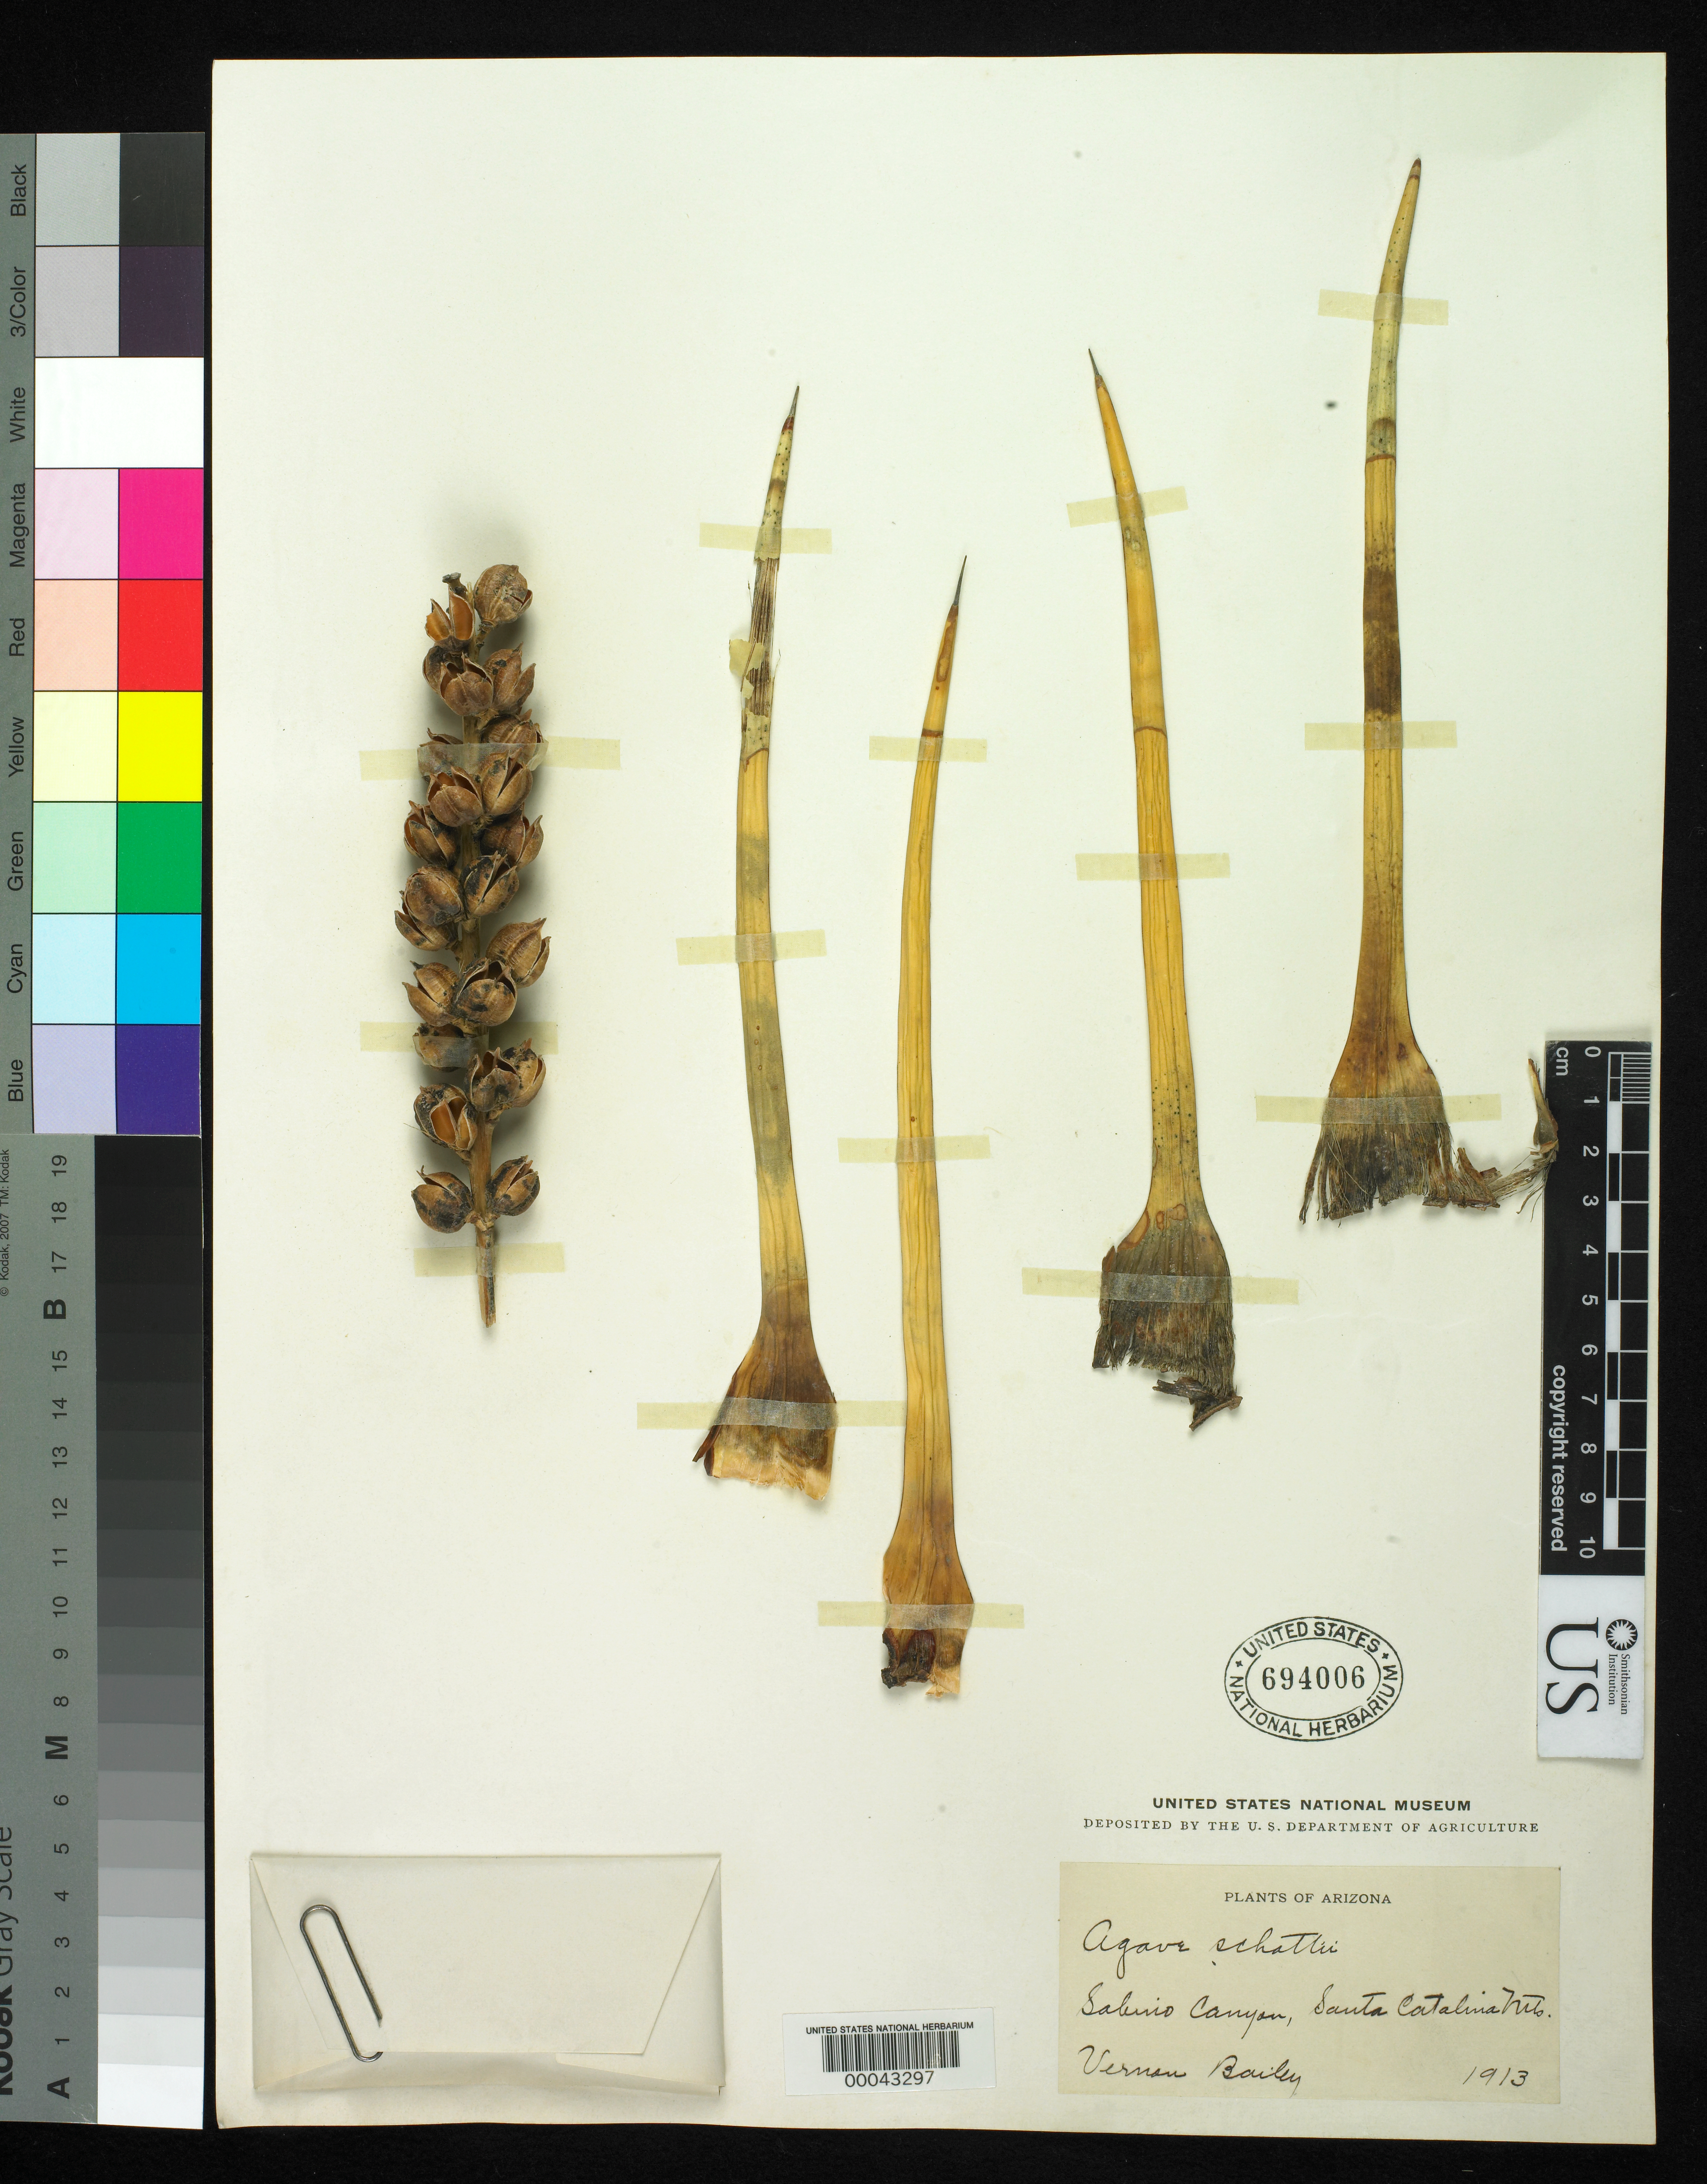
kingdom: Plantae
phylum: Tracheophyta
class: Liliopsida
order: Asparagales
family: Asparagaceae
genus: Agave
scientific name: Agave schottii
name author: Engelm.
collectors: V. O. Bailey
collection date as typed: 1913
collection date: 1913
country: United States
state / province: Arizona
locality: Sabino canyon, santa catalina mts.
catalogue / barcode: US 694006